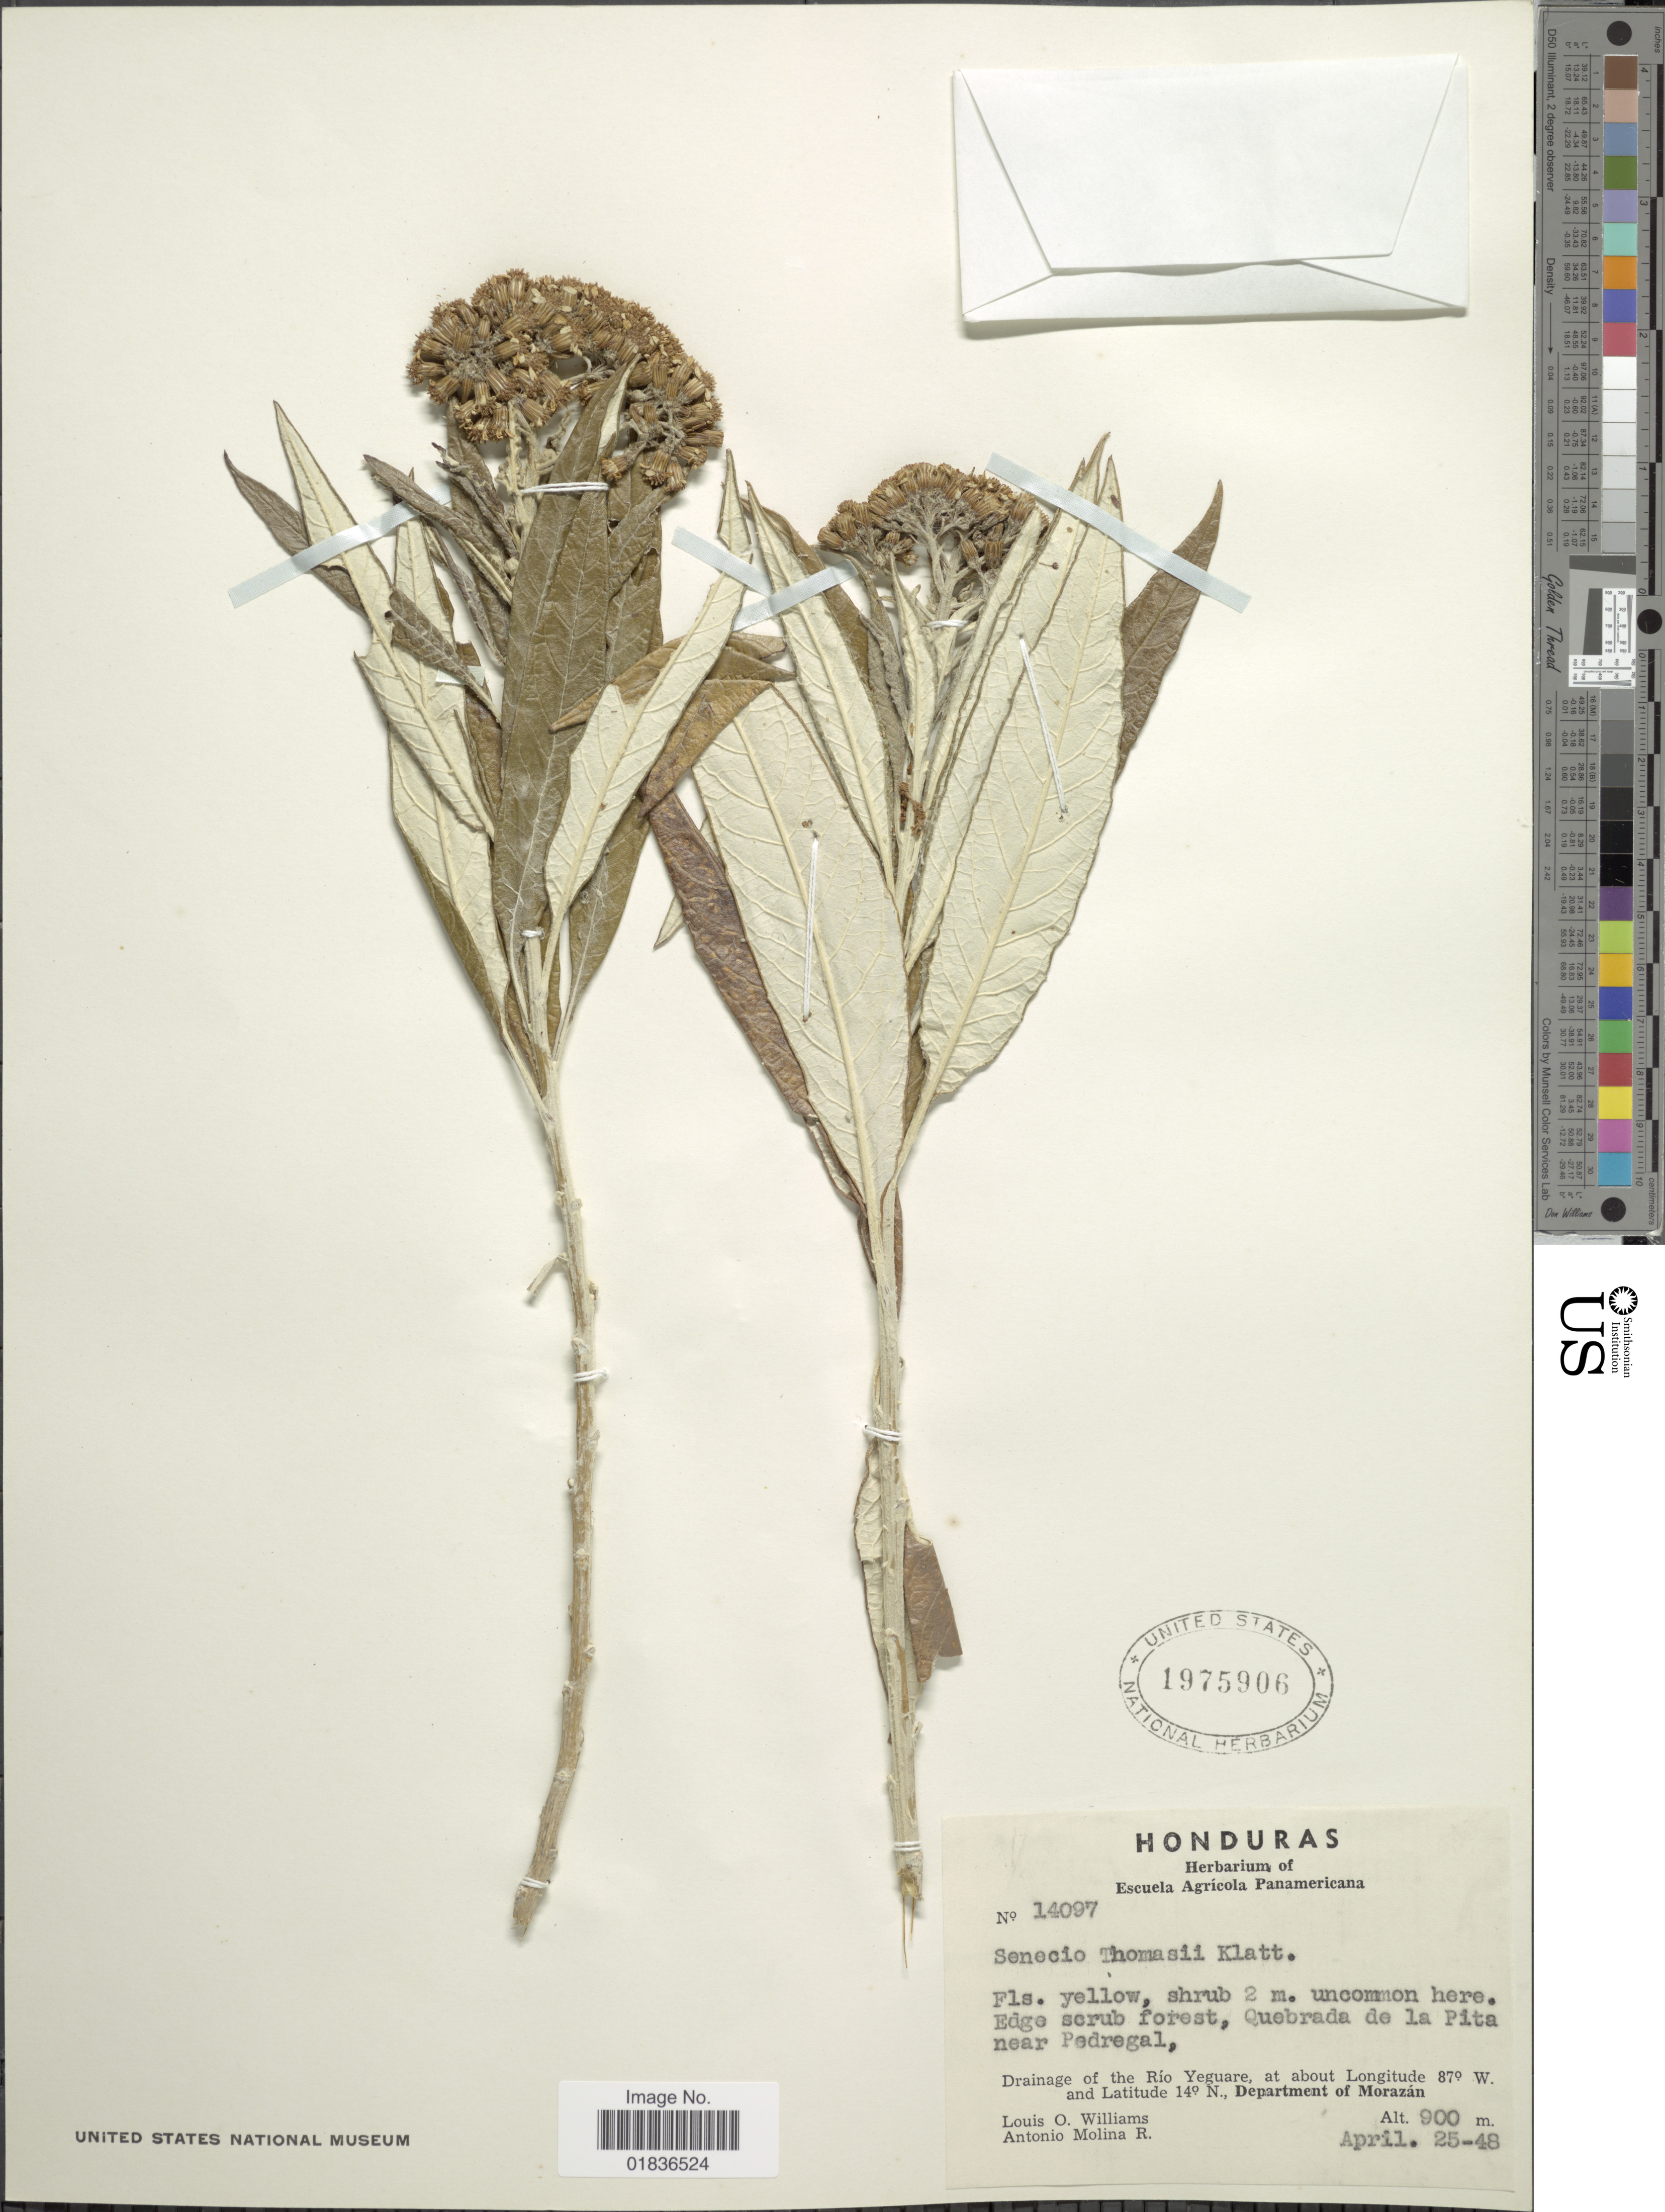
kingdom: Plantae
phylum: Tracheophyta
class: Magnoliopsida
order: Asterales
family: Asteraceae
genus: Senecio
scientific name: Senecio deppeanus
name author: Hemsl.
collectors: L. O. Williams & A. Molina R.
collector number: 14097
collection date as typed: Transcribed d/m/y: 25/4/48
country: Honduras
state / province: Fco. Morazán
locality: Morazan, drainage of the Rio Yeguare, Quebrada de la Pita near Pedregal.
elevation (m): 900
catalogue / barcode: US 1975906